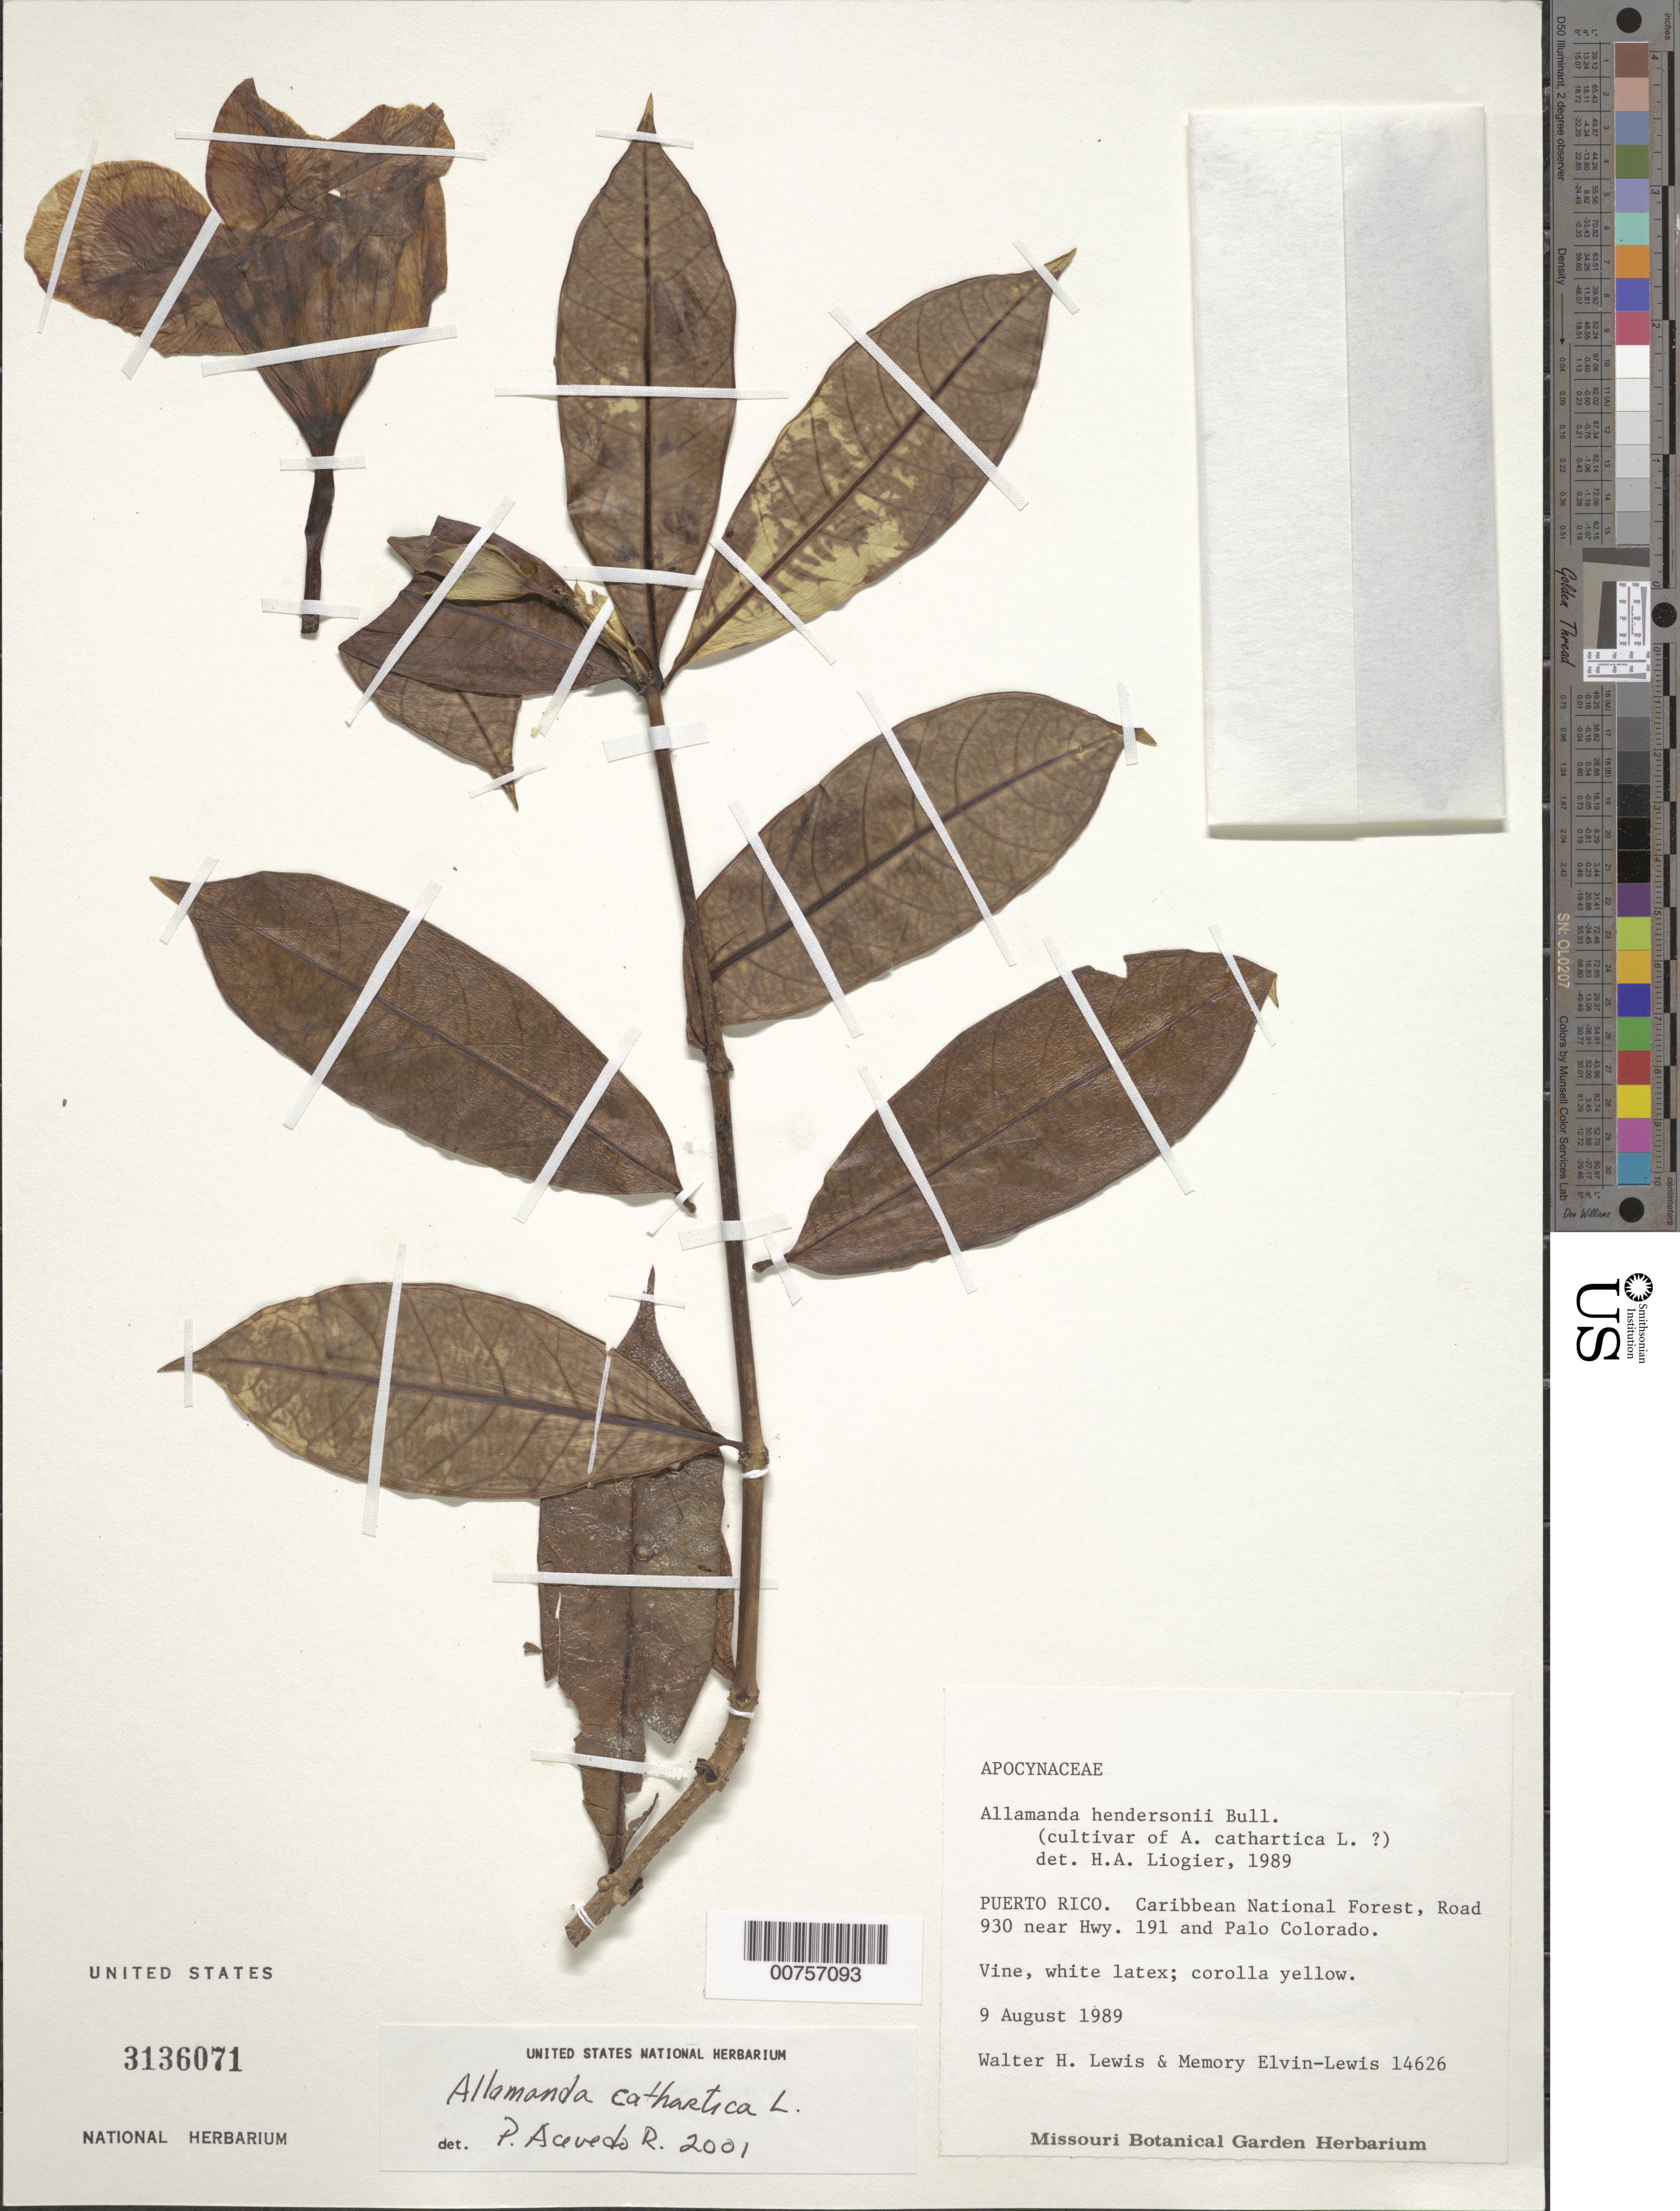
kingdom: Plantae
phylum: Tracheophyta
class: Magnoliopsida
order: Gentianales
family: Apocynaceae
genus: Allamanda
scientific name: Allamanda cathartica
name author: L.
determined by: Acevedo-Rodríguez, P., (BOT), Smithsonian Institution - National Museum of Natural History (UNITED STATES)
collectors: W. H. Lewis & M. Elvin-Lewis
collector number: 14626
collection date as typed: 09 Aug 1989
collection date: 1989-08-09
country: Puerto Rico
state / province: Río Grande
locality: Caribbean National Forest, Road 930 near Hwy 191 and Palo Colorado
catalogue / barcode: US 3136071